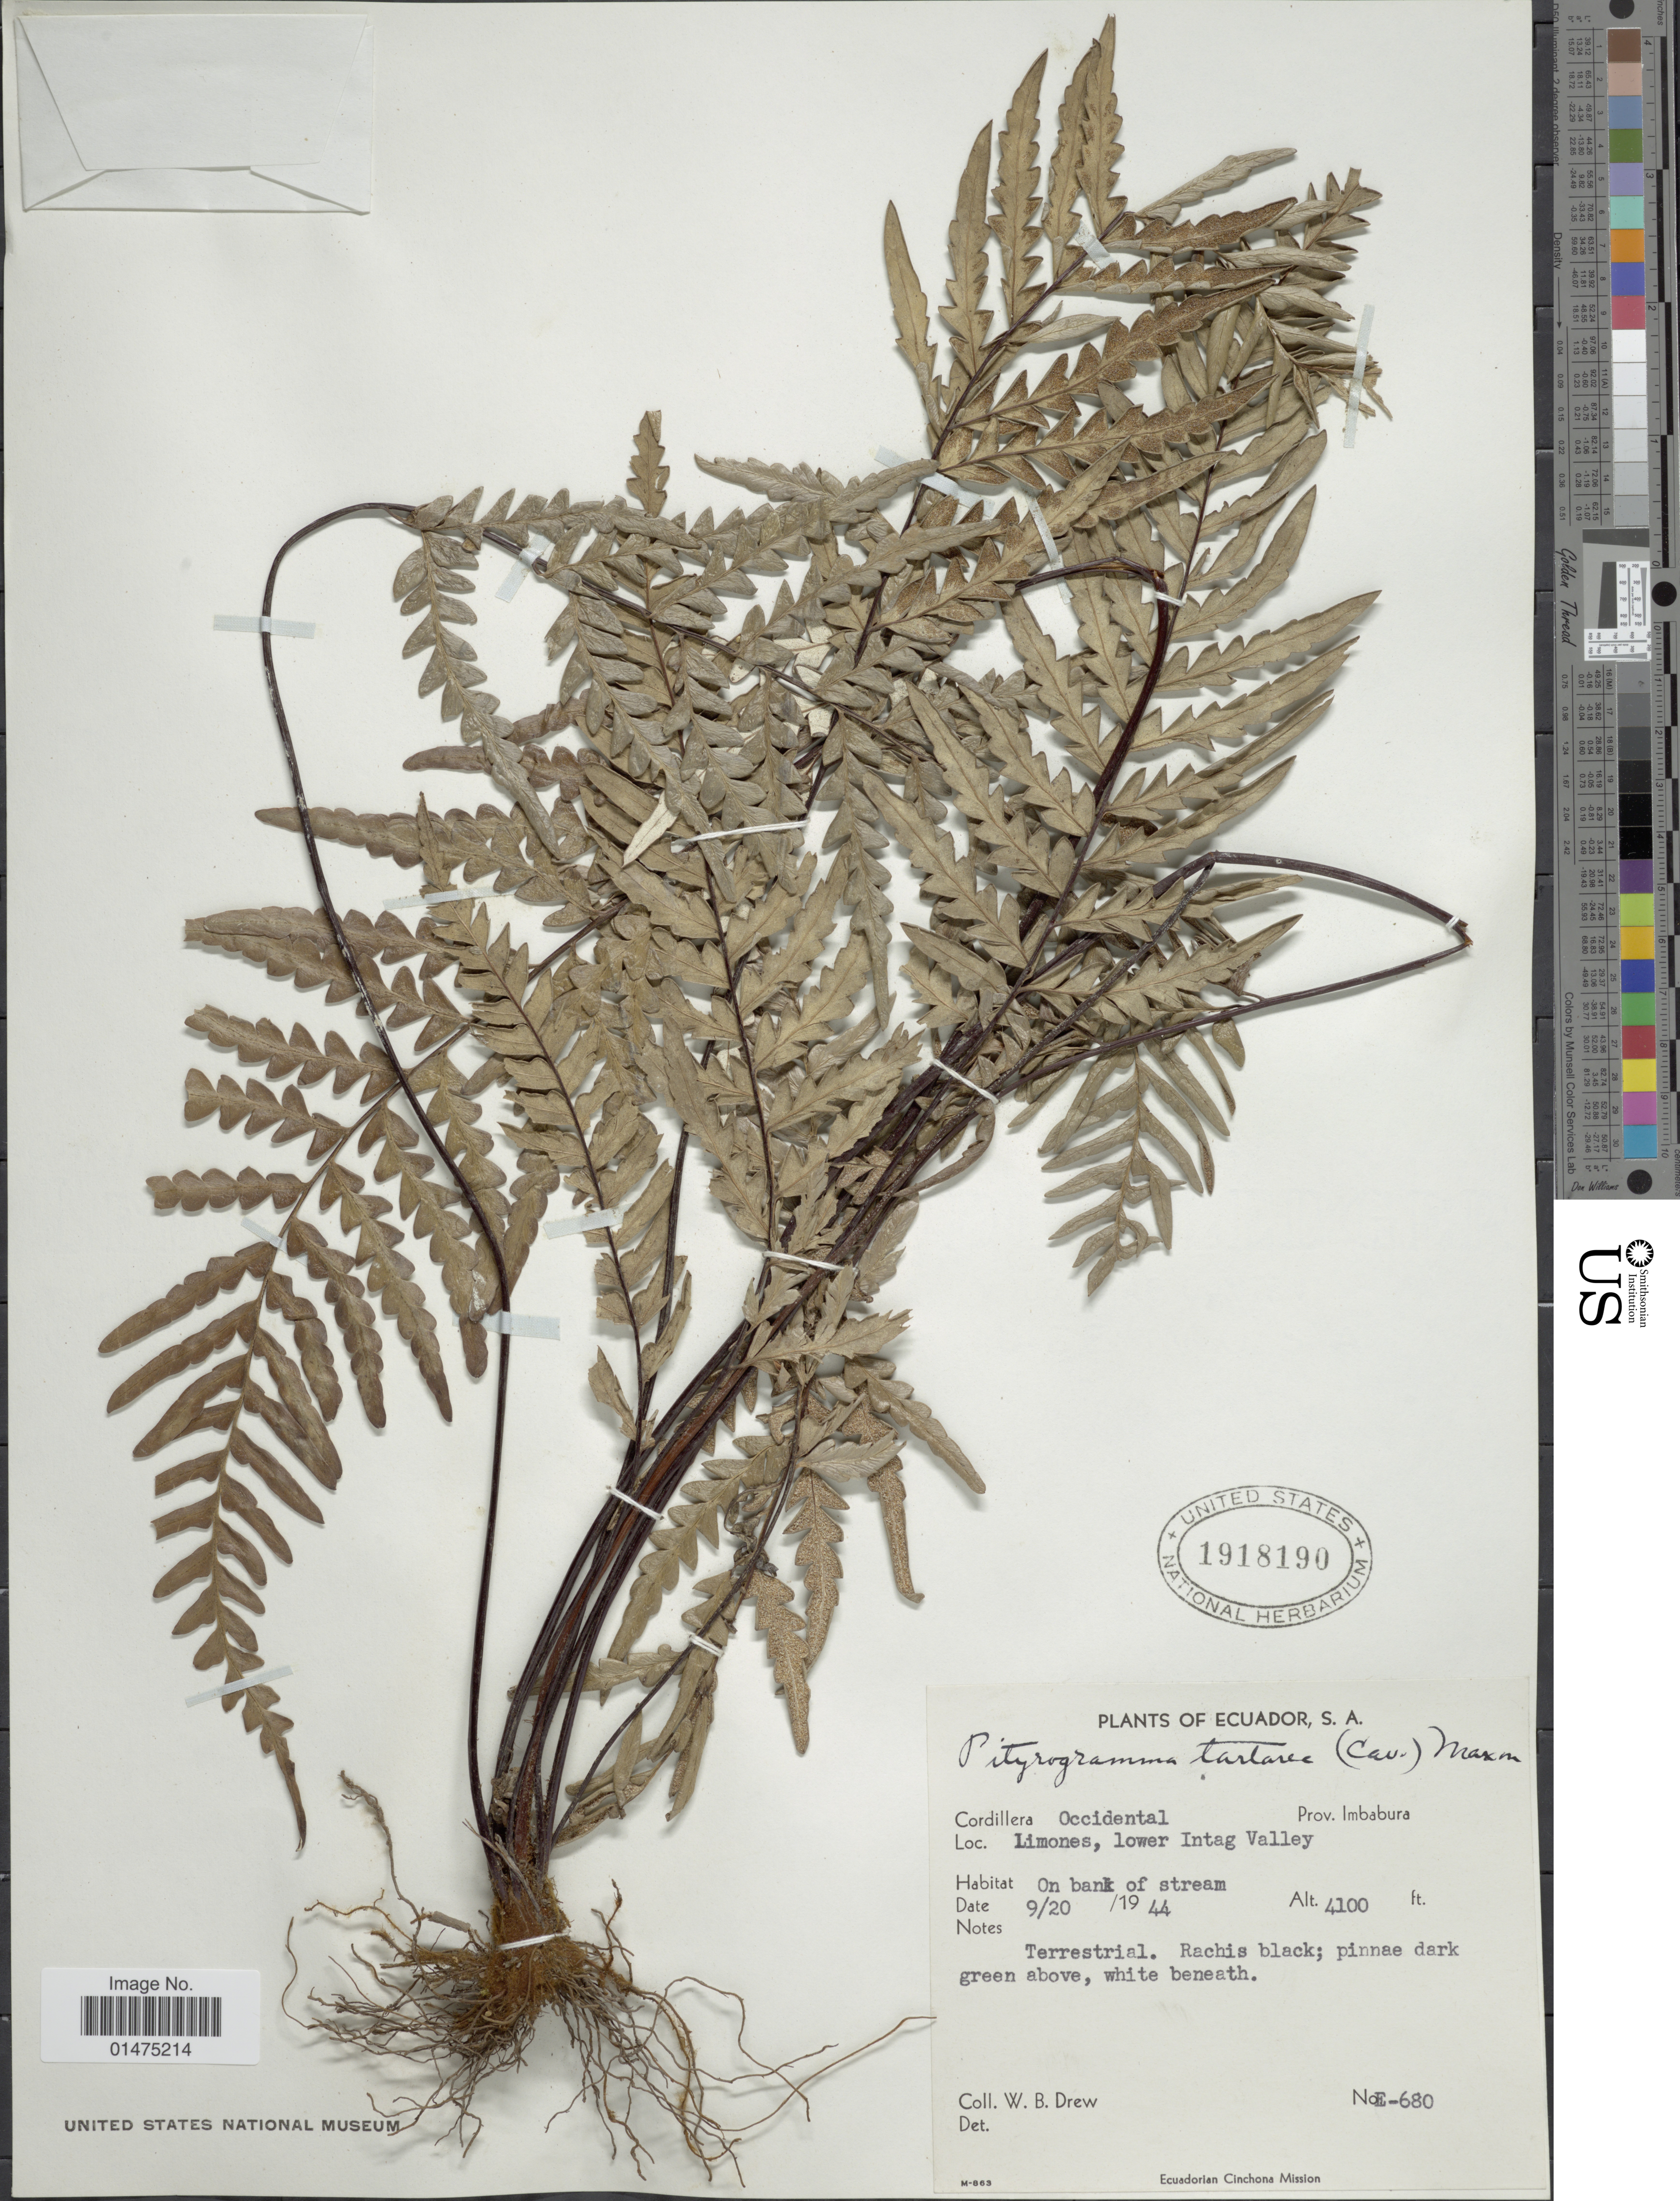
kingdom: Plantae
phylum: Tracheophyta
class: Polypodiopsida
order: Polypodiales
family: Pteridaceae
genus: Pityrogramma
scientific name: Pityrogramma tartarea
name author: (Cav.) Maxon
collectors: W. B. Drew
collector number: E-680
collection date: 1944-09-20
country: Ecuador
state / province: Imbabura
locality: Limones, lower Intag Valley, Cordillera Occidental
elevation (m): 1250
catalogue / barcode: US 1918190